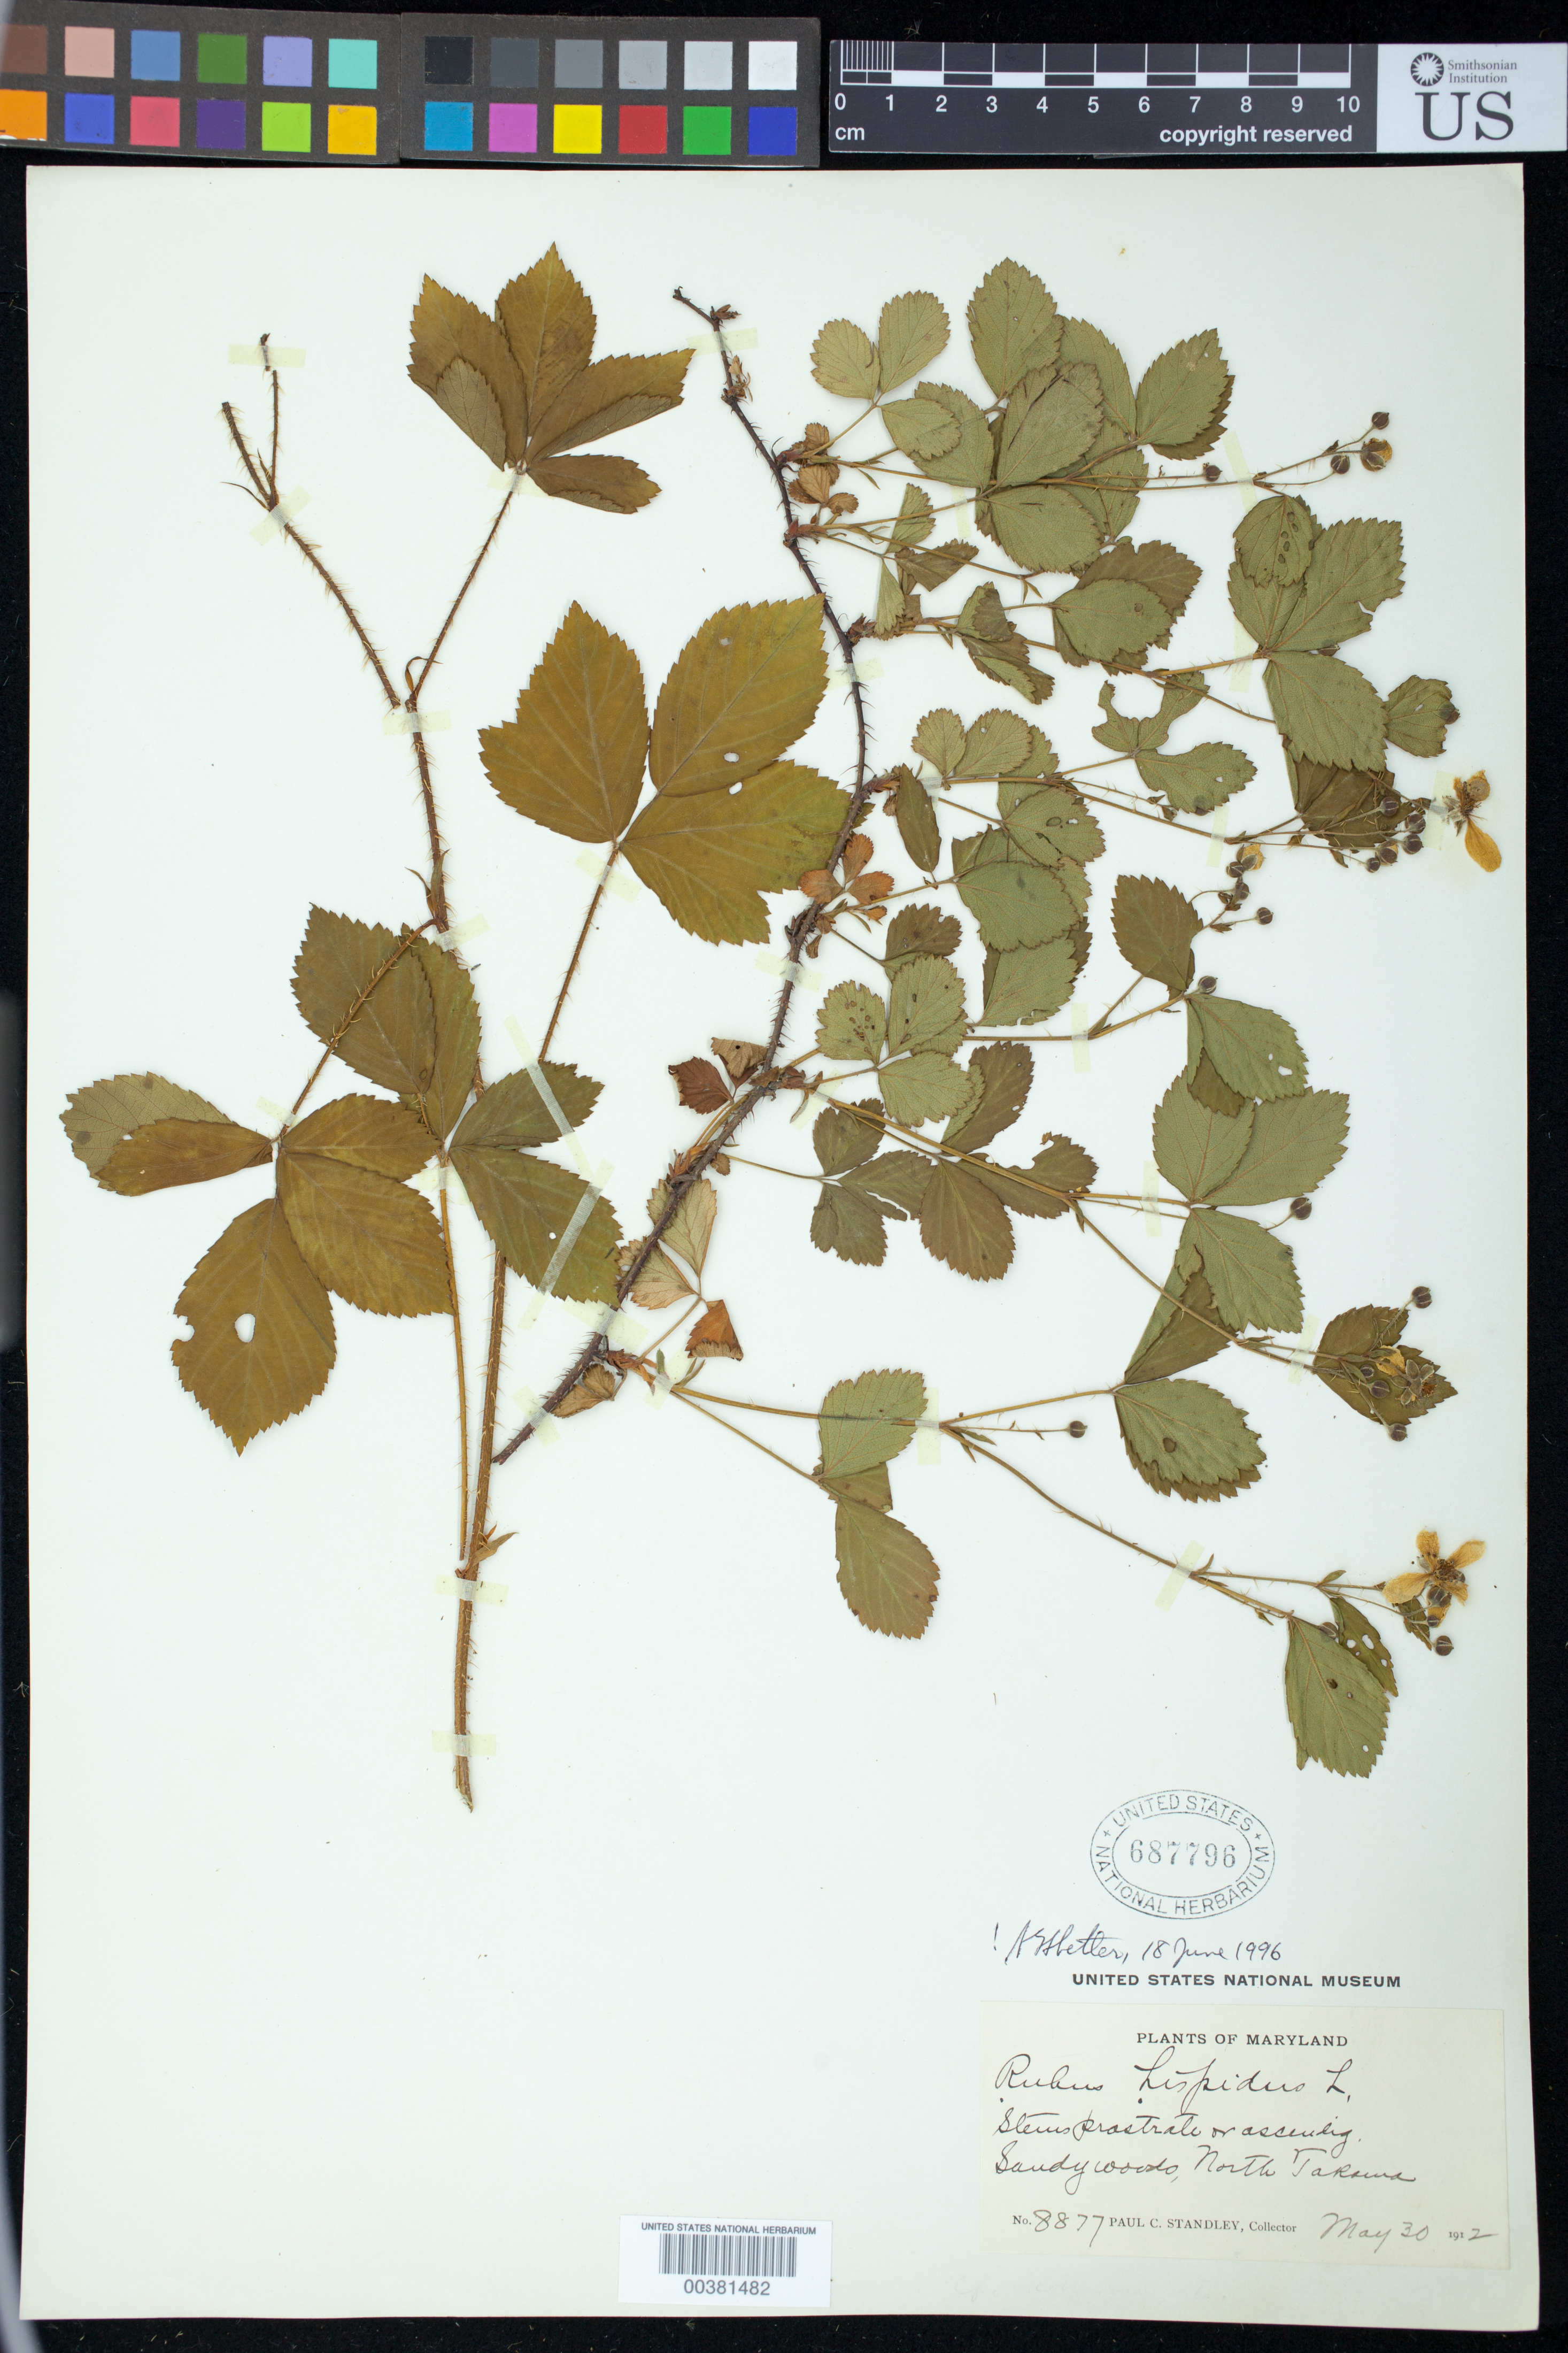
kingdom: Plantae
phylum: Tracheophyta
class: Magnoliopsida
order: Rosales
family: Rosaceae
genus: Rubus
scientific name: Rubus hispidus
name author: L.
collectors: P. C. Standley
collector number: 8877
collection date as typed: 30 May 1912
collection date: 1912-05-30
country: United States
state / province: Maryland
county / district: Montgomery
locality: North Takoma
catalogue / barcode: US 687796